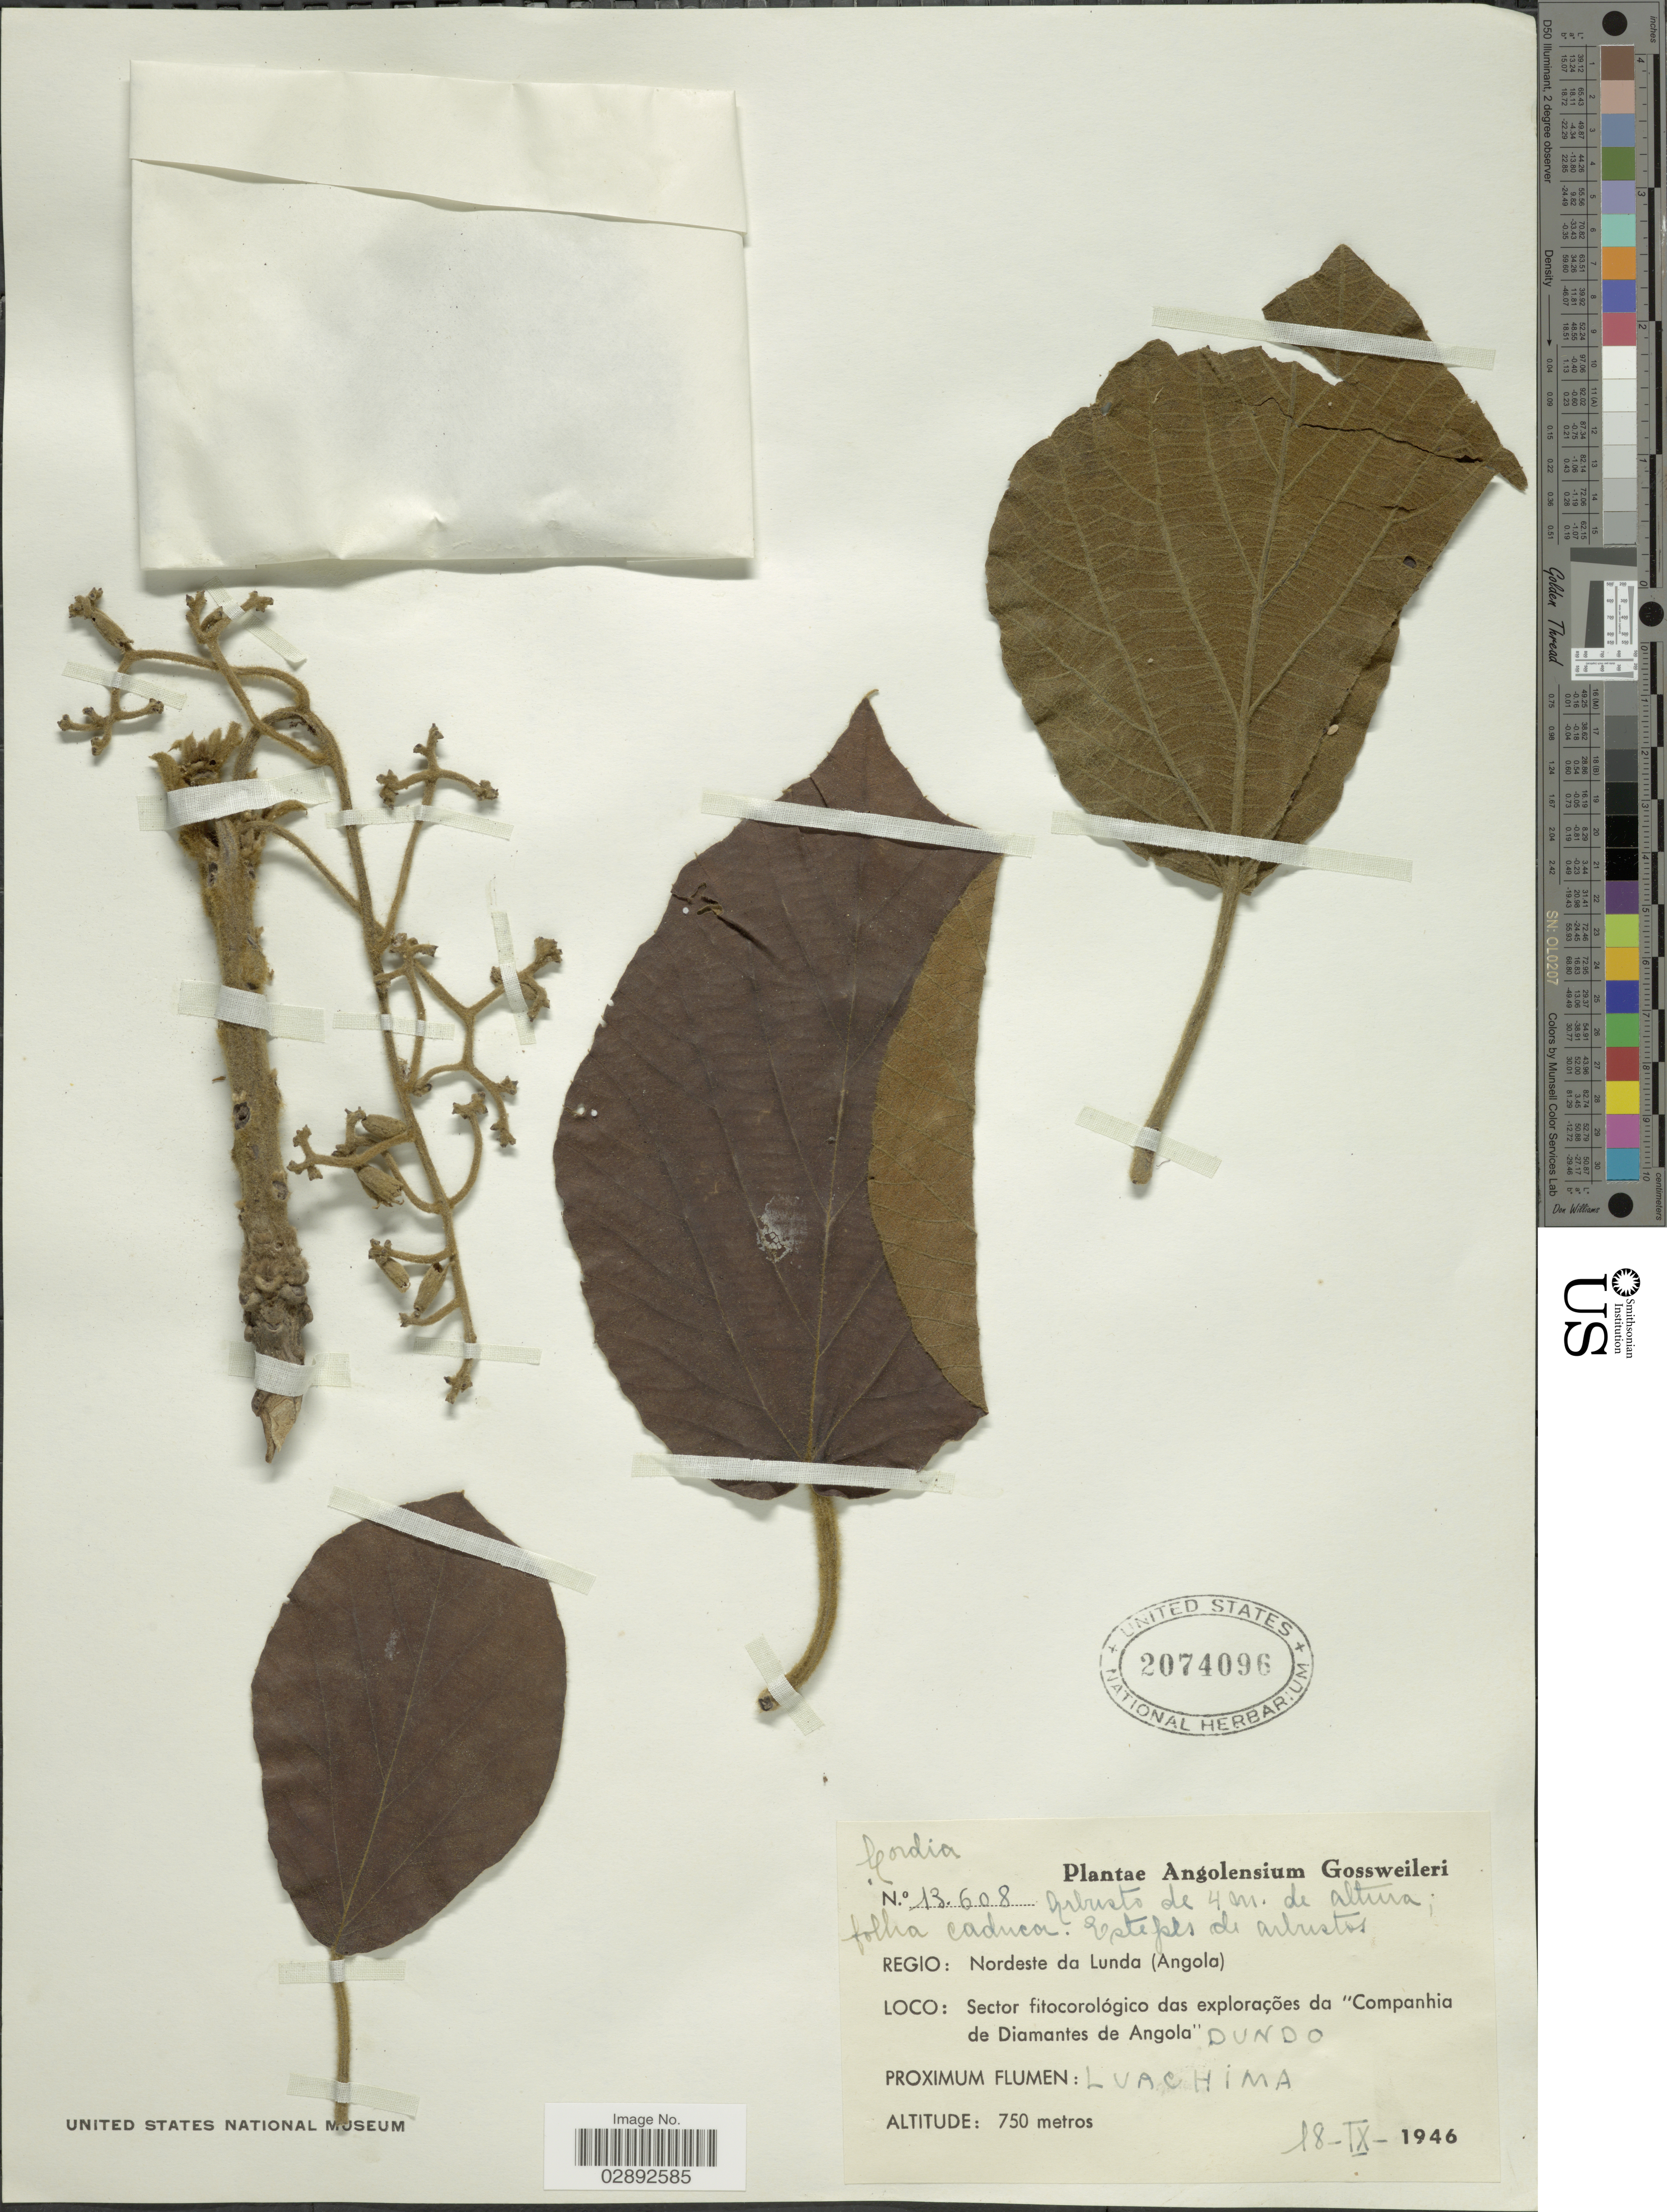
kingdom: Plantae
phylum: Tracheophyta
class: Magnoliopsida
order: Boraginales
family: Cordiaceae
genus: Cordia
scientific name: Cordia sp.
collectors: -. Gossweiler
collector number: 13608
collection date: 1946-09-18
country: Angola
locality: Regio: Nordeste da Lunda. Sector fitocorológico das explorações da "Companhia de Diamantes de Angola". Dundo. Proximum Flumen: Luachima. Angolensium.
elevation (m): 750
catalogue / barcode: US 2074096